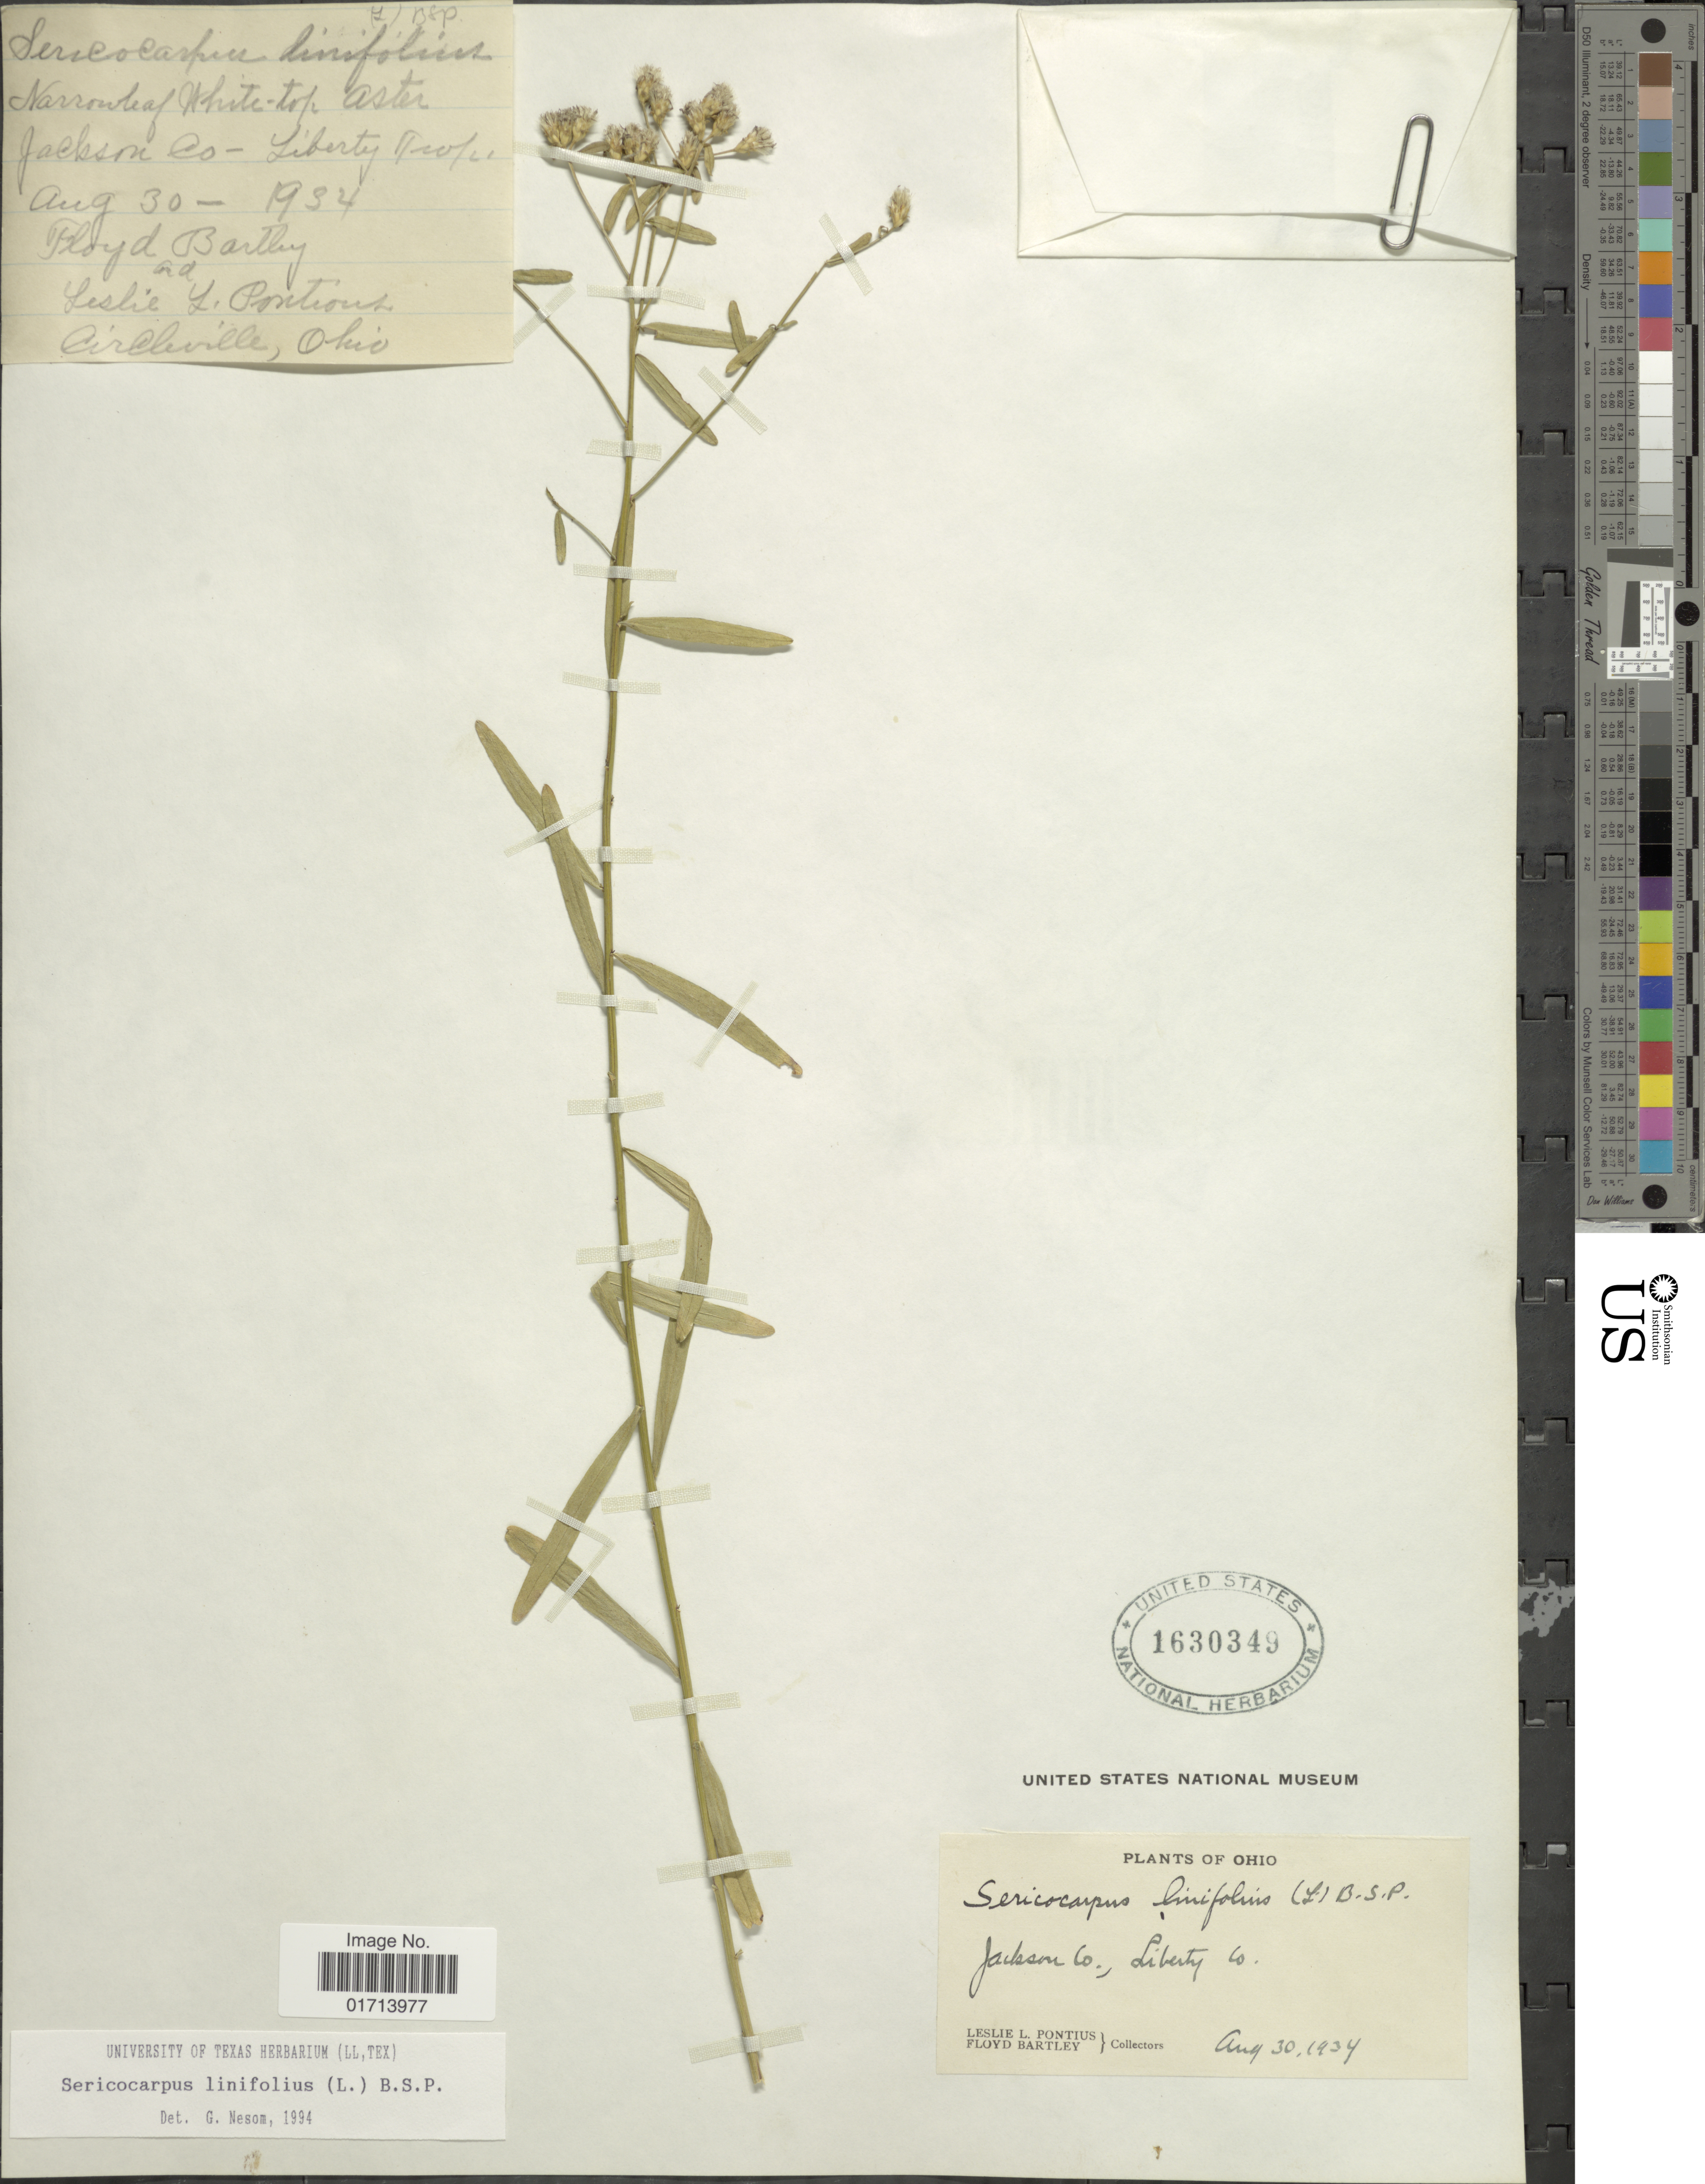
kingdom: Plantae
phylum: Tracheophyta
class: Magnoliopsida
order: Asterales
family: Asteraceae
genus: Sericocarpus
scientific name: Sericocarpus linifolius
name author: (L.) Britton, Stearns & Poggenb.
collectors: L. Pontius & F. Bartley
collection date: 1934-08-30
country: United States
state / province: Ohio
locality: Jackson Co., Liberty Co.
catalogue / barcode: US 1630349